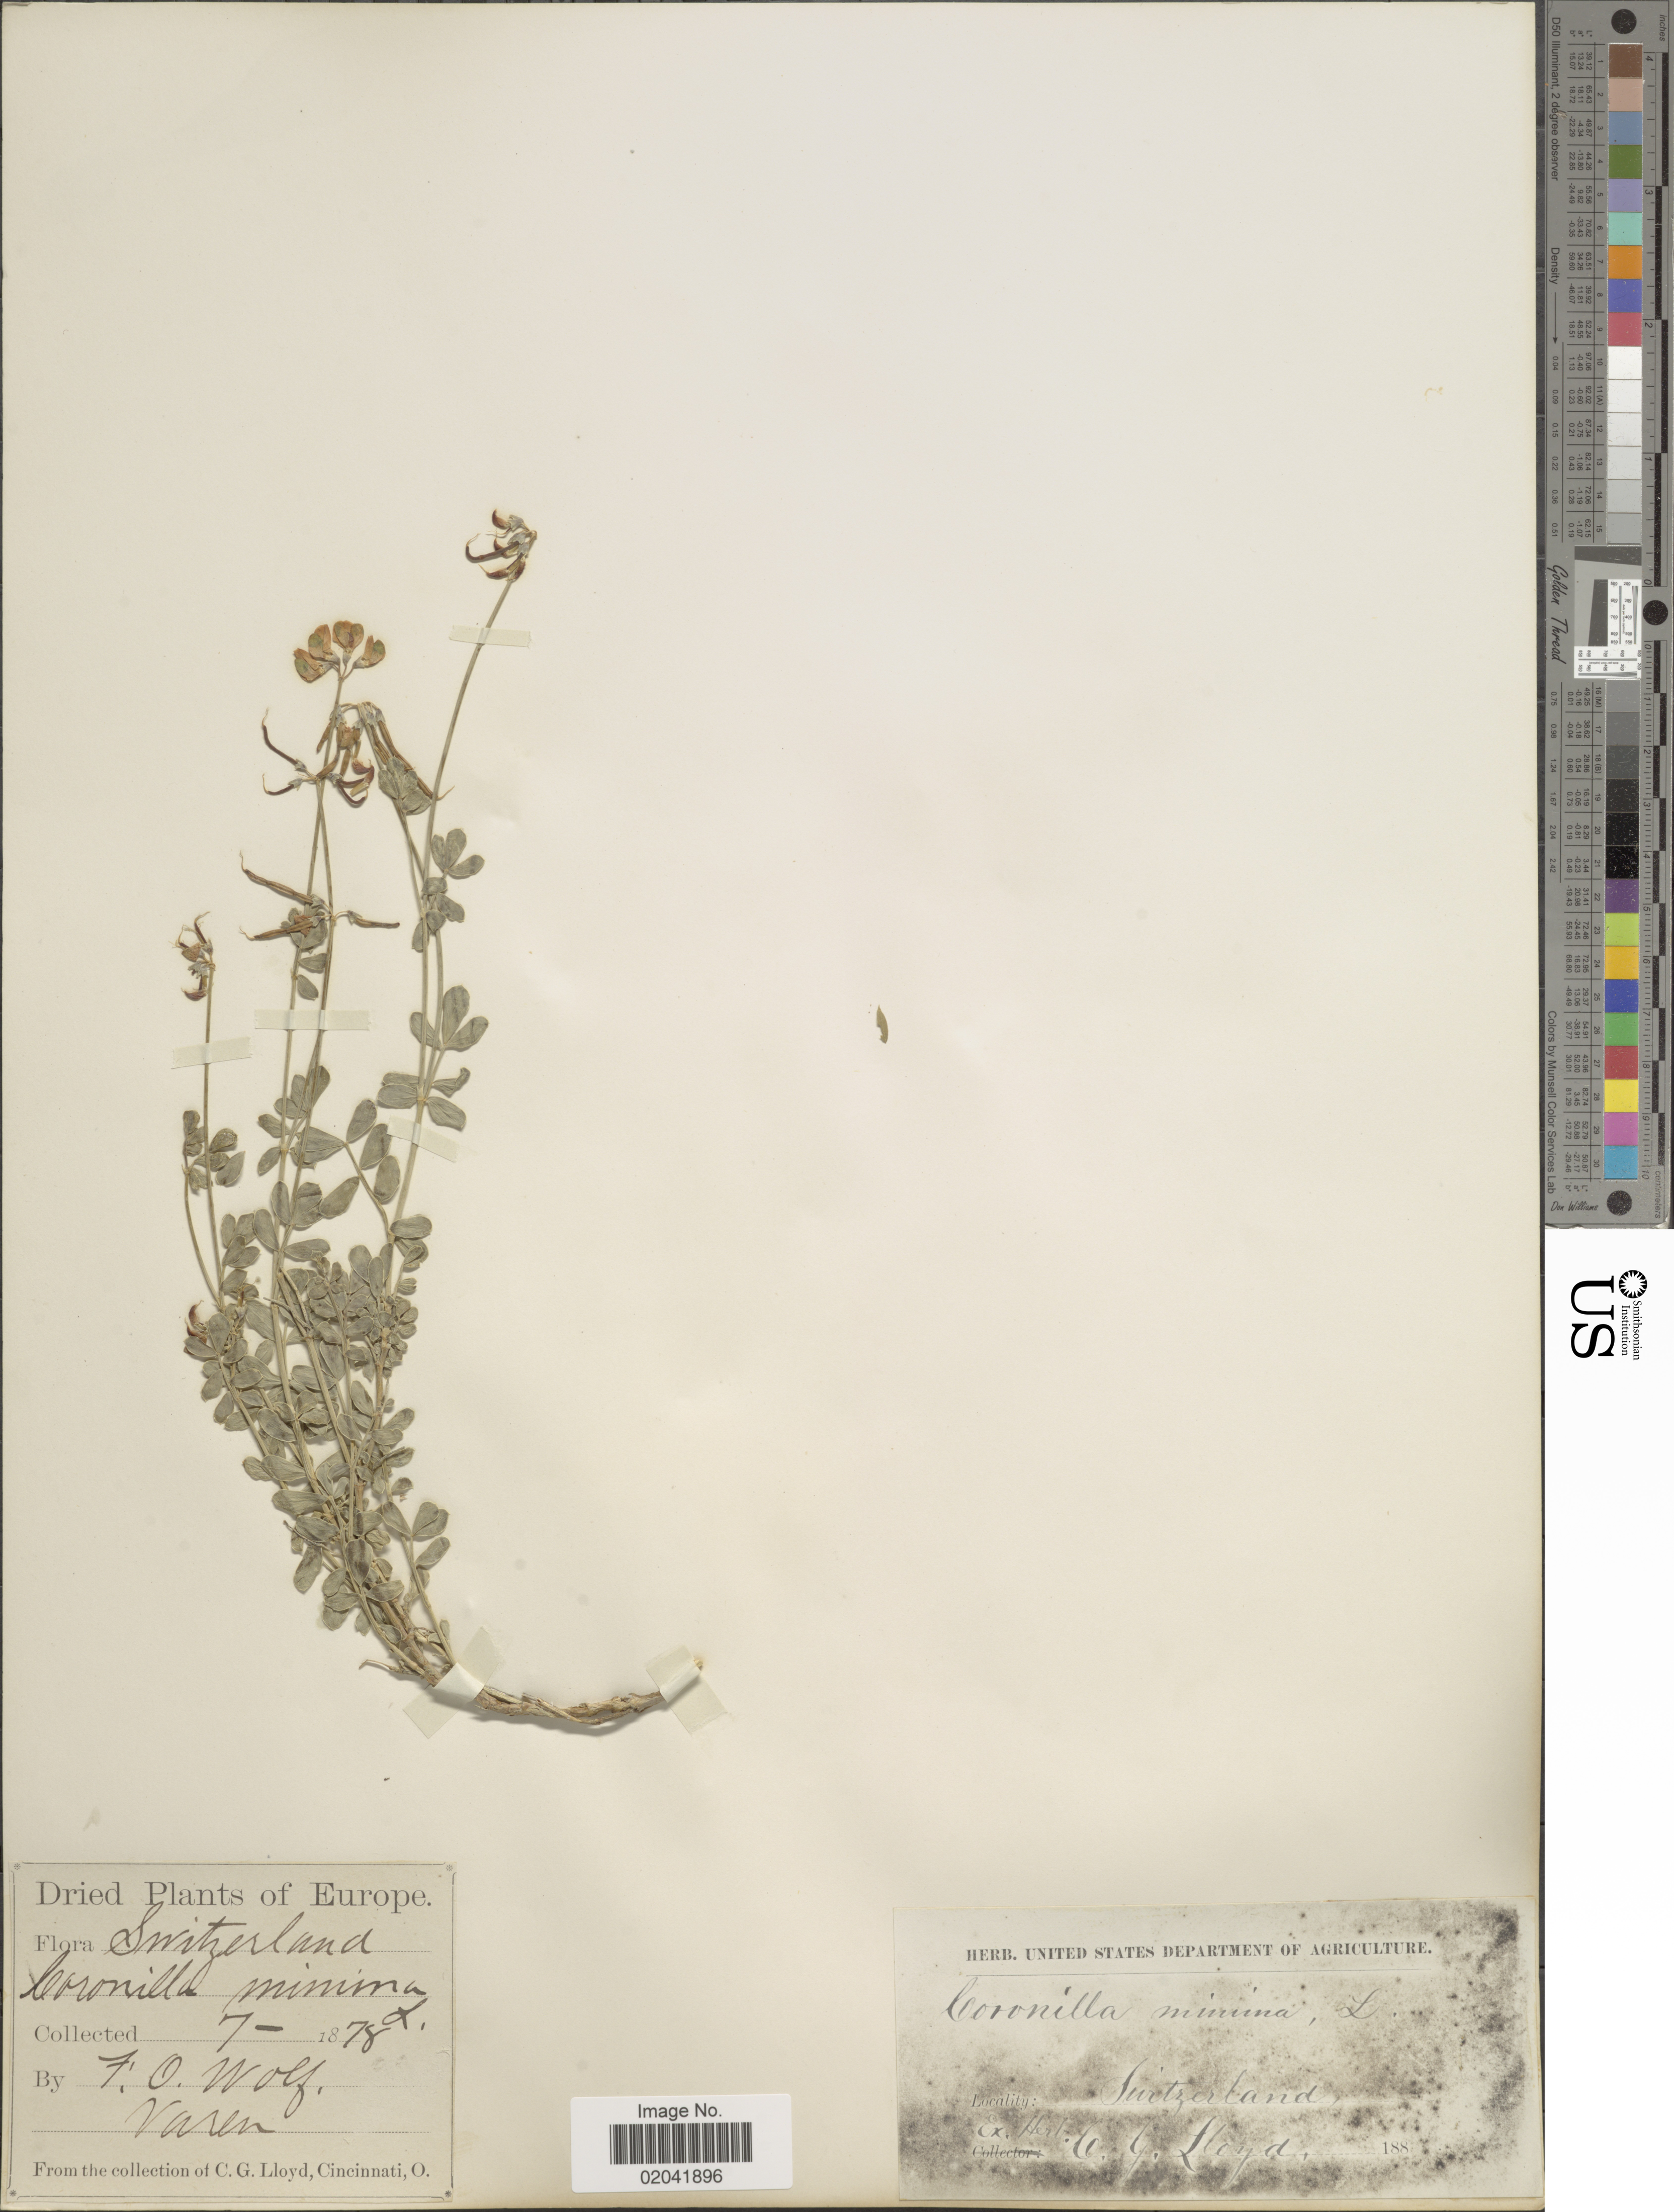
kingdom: Plantae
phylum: Tracheophyta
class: Magnoliopsida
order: Fabales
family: Fabaceae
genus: Coronilla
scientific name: Coronilla minima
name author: L.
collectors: F. Wolf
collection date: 1878-07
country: Switzerland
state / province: Valais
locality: Europe, Varen